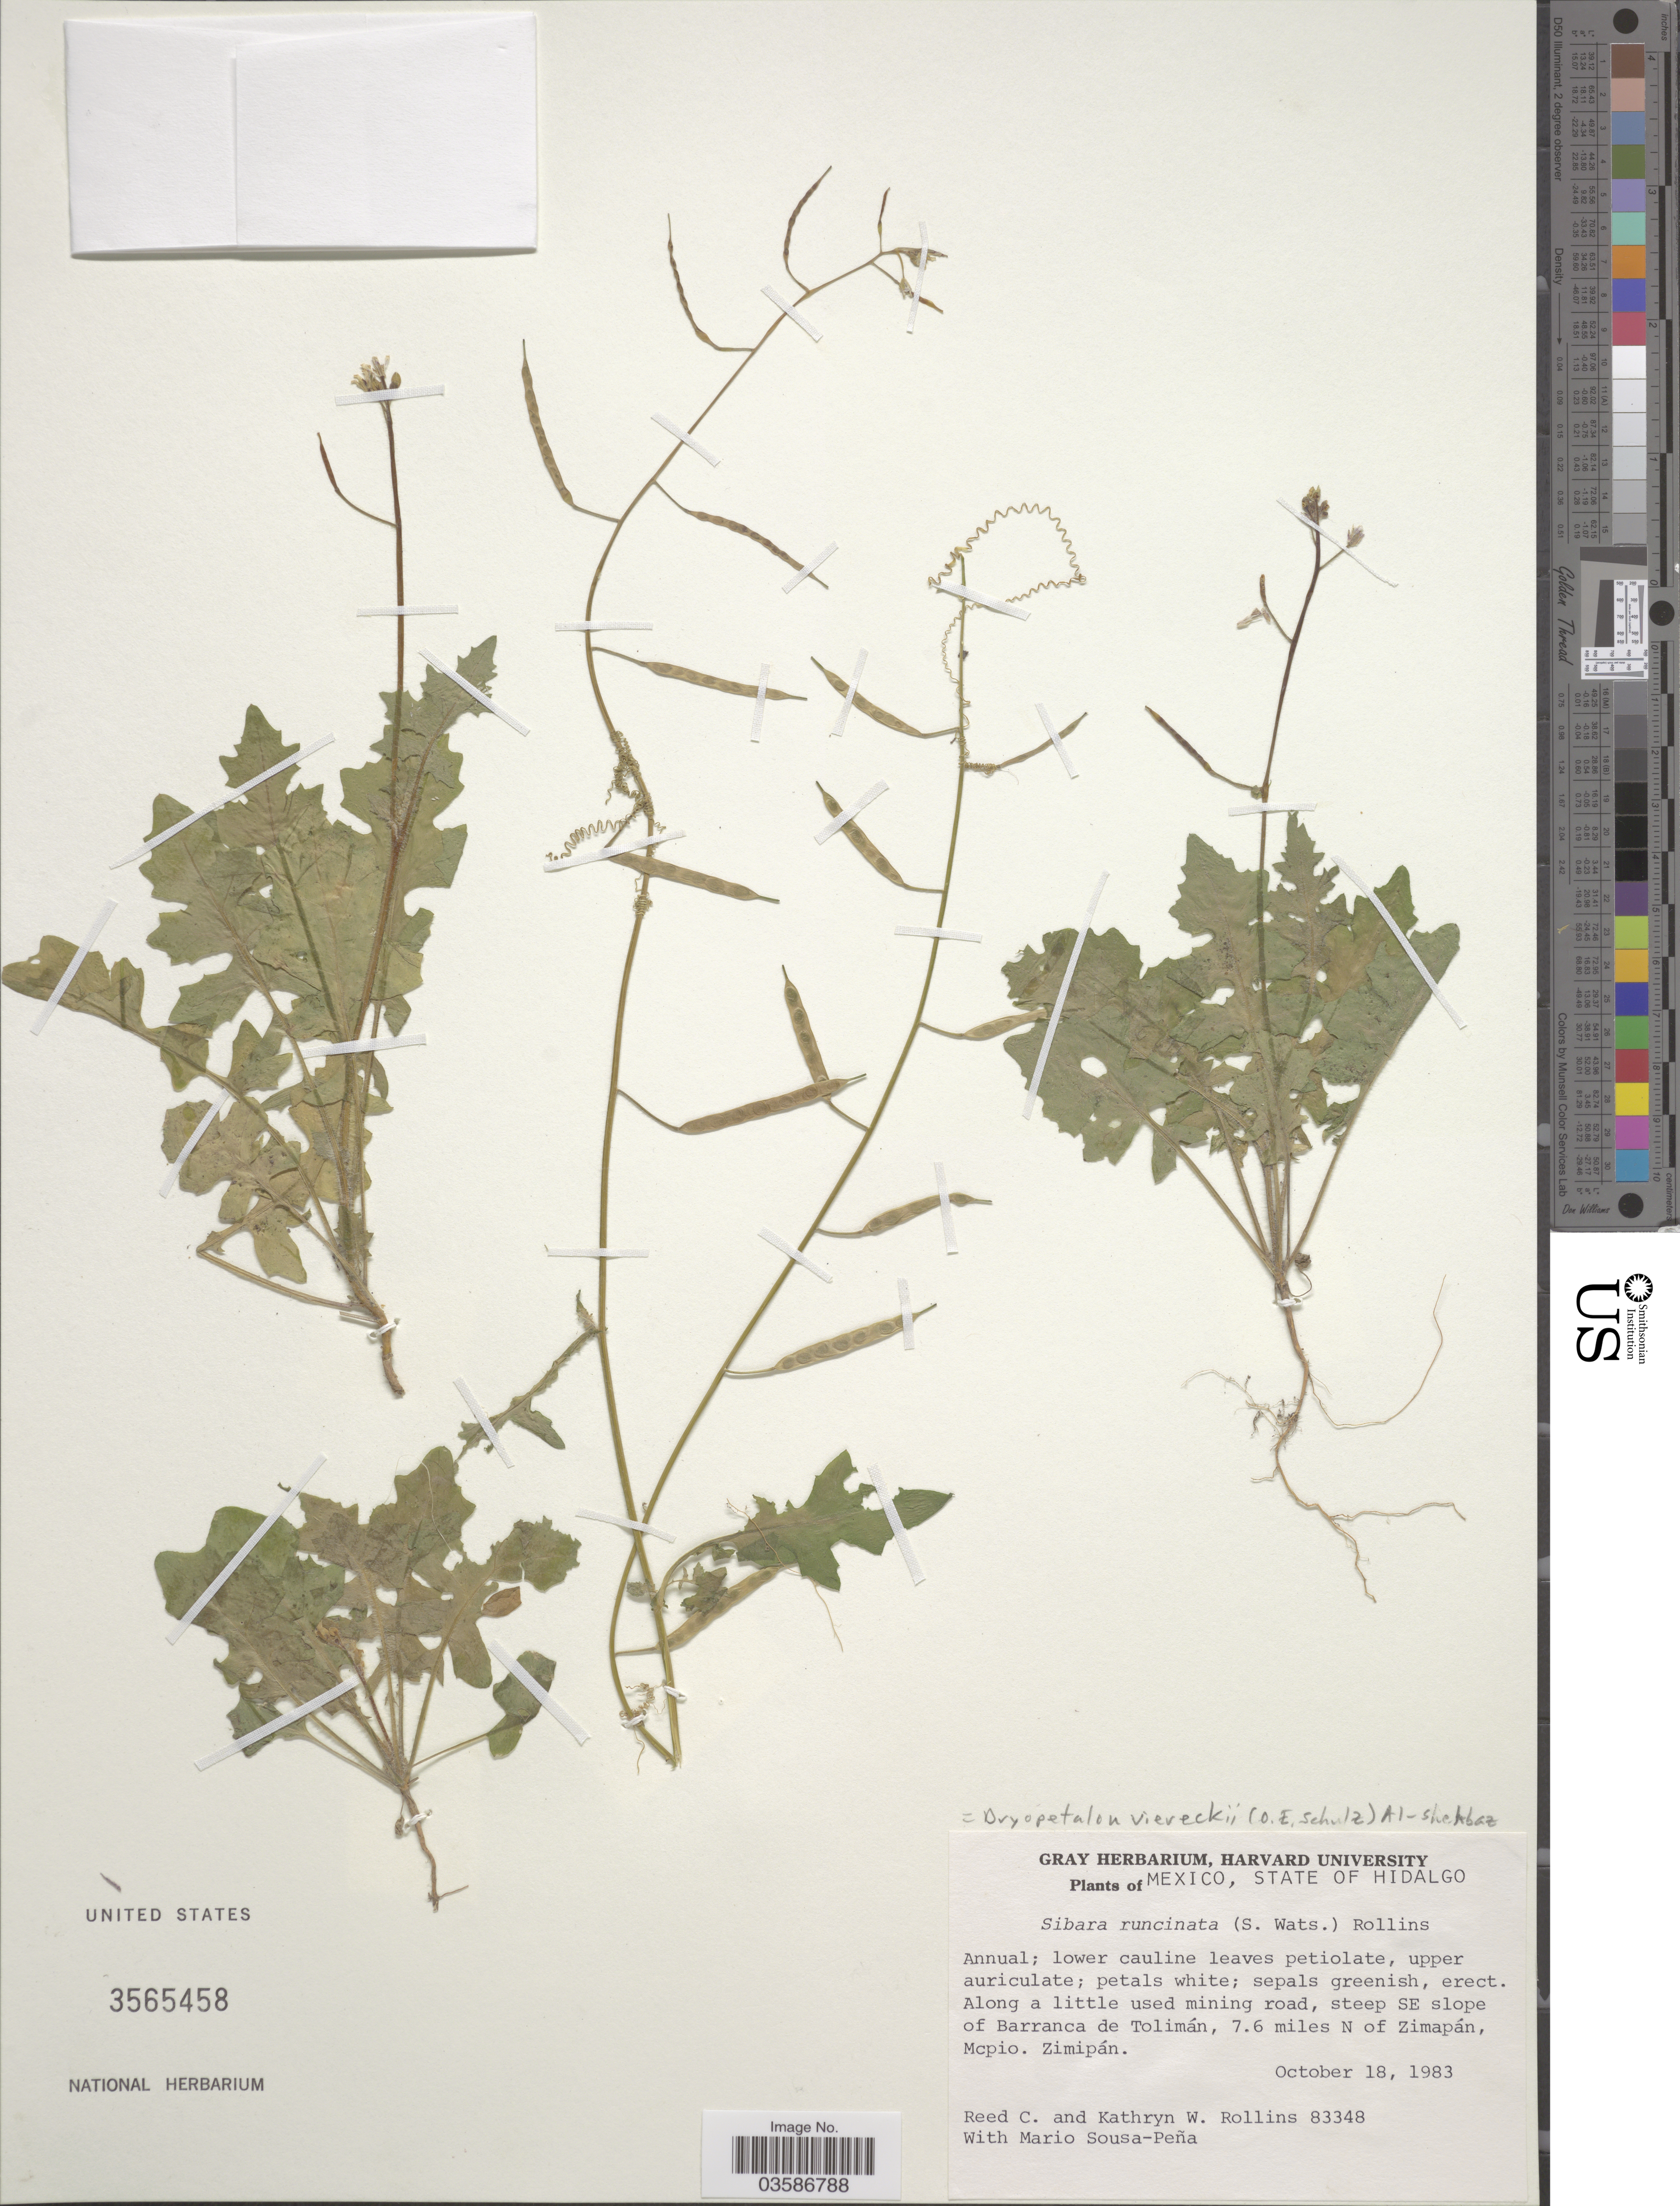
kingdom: Plantae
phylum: Tracheophyta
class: Magnoliopsida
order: Brassicales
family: Brassicaceae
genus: Dryopetalon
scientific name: Dryopetalon viereckii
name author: (O.E. Schulz) Al-Shehbaz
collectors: R. C. Rollins, K. W. Rollins & M. Sousa Peña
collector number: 83348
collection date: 1983-10-18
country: Mexico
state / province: Hidalgo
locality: Along a little used mining road, steep SE slope of Barranca de Tolimán, 7.6 miles N of Zimapán, Mcpio. Zimipán.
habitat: along a little used mining road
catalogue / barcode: US 3565458